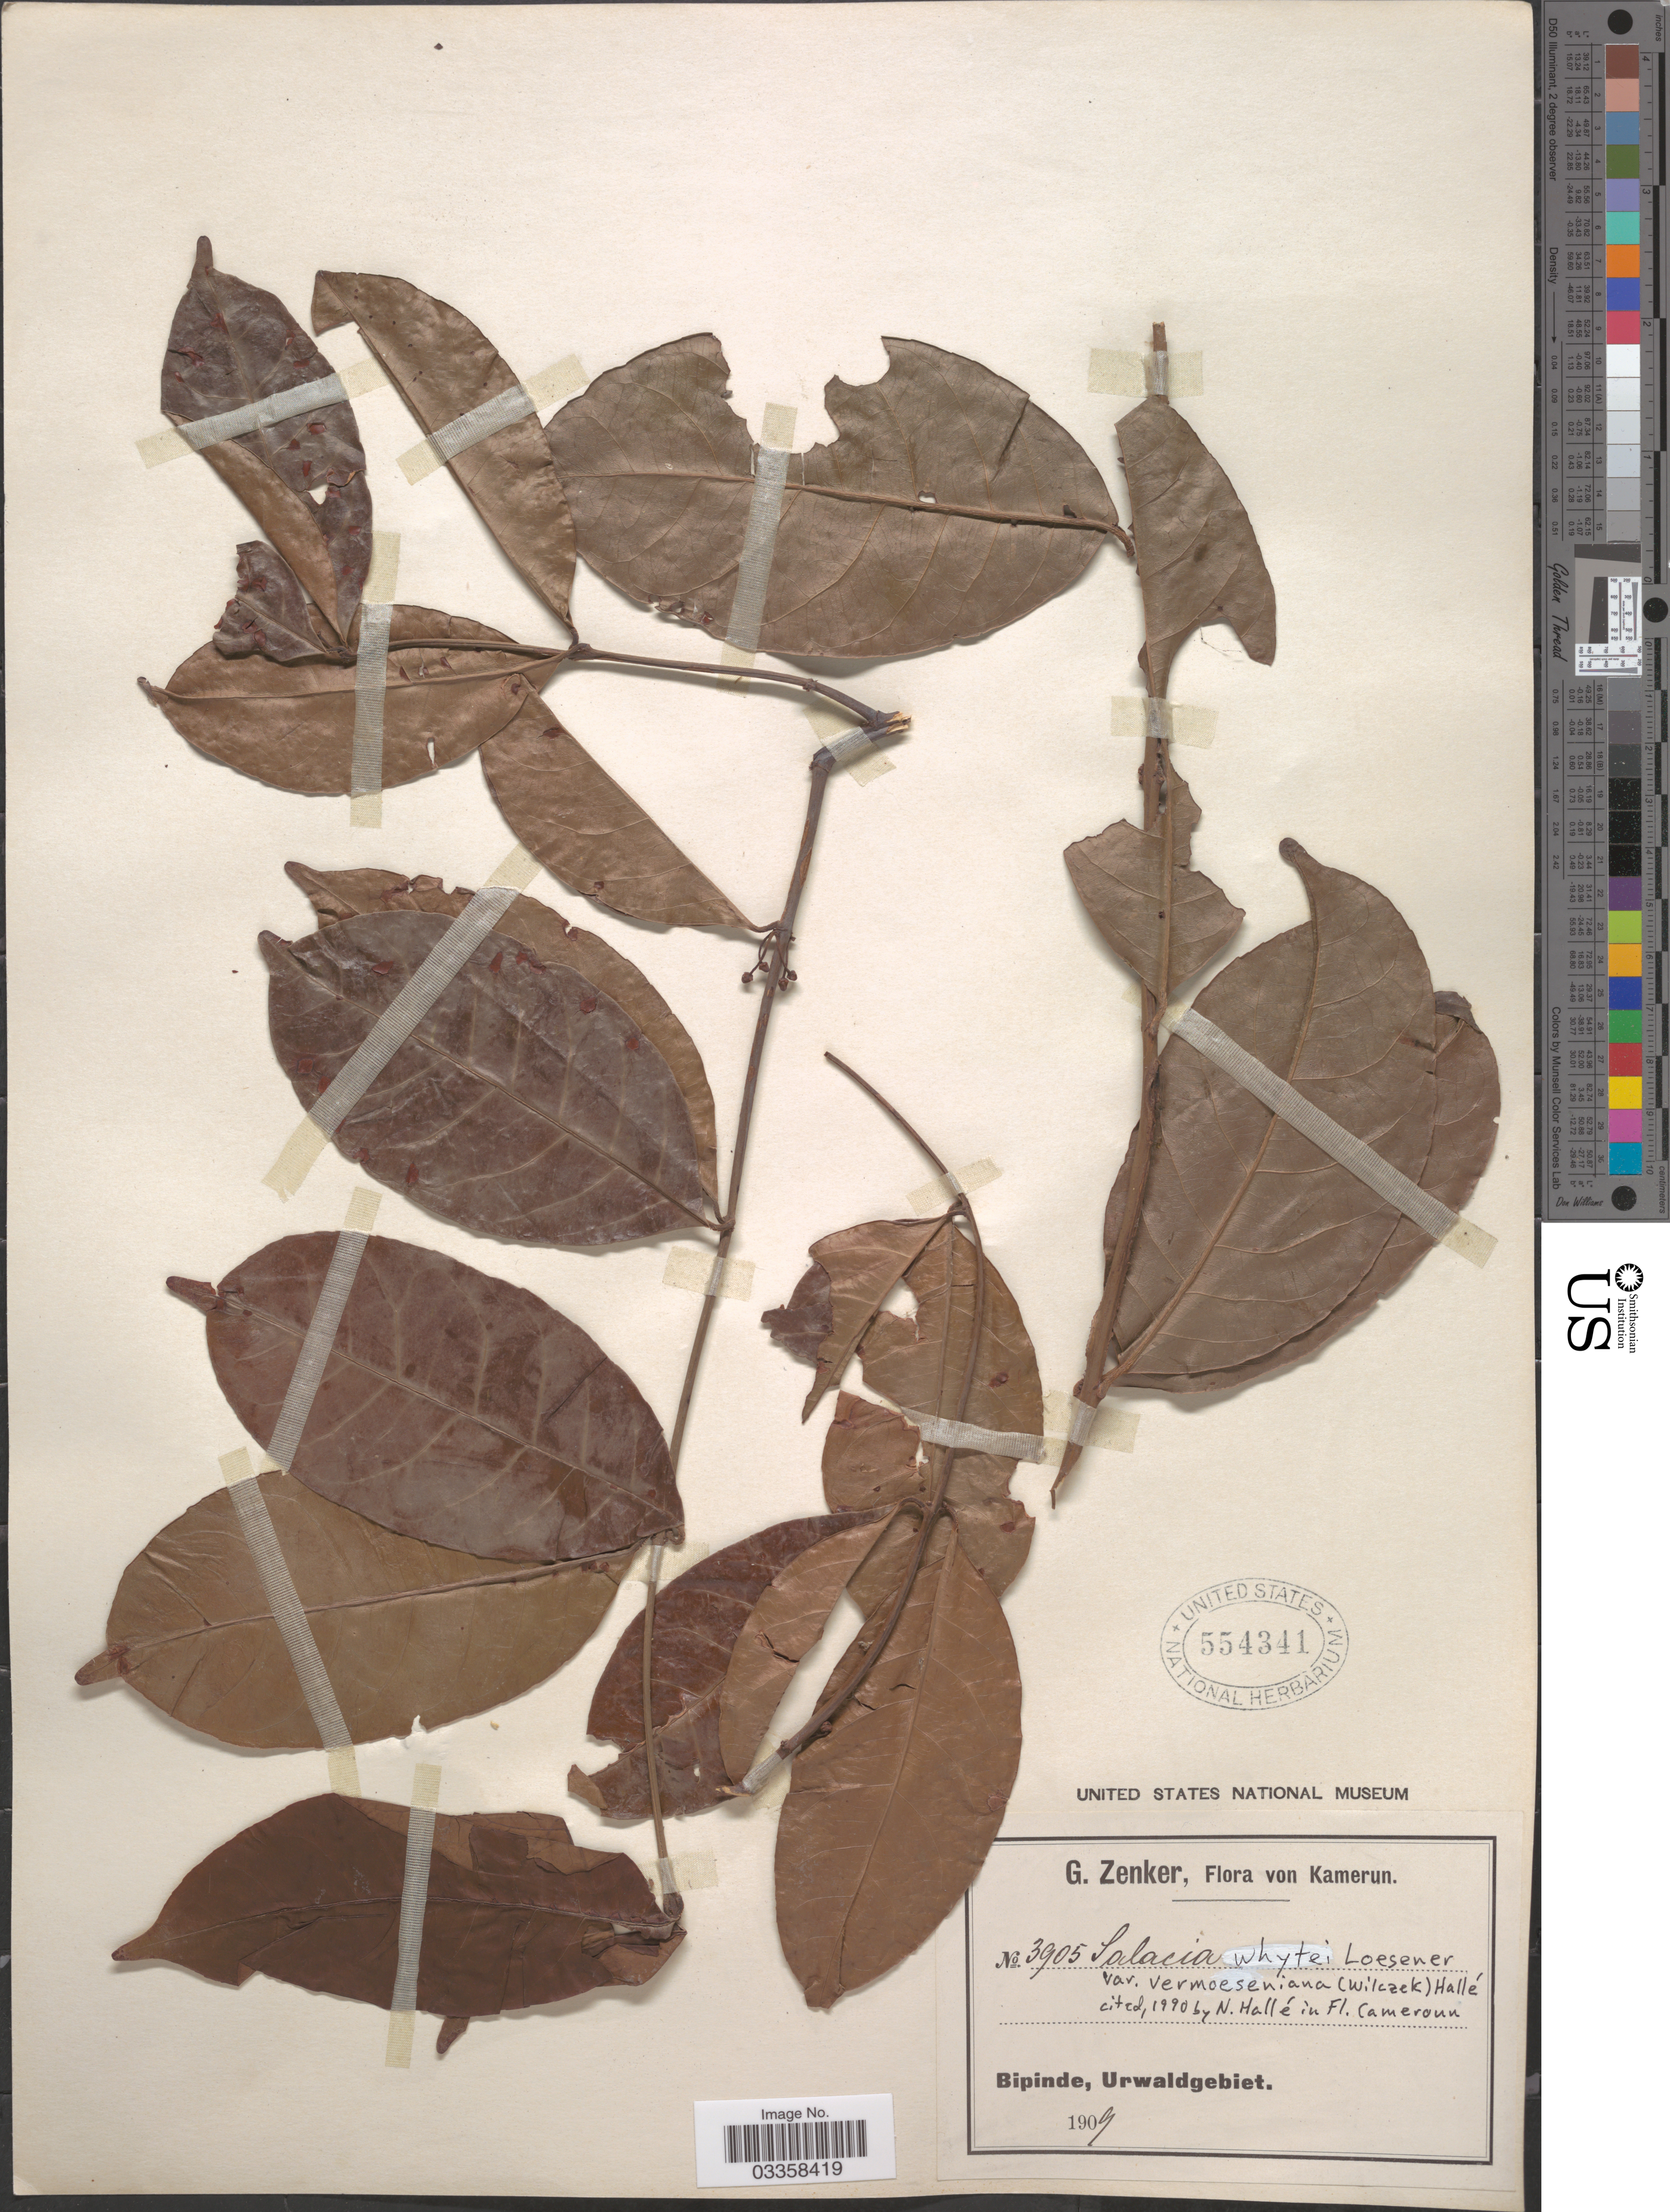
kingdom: Plantae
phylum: Tracheophyta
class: Magnoliopsida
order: Celastrales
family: Celastraceae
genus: Salacia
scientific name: Salacia whytei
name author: Loes.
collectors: G. A. Zenker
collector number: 3905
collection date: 1909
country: Cameroon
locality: Kamerun. Bipinde, Urwaldgebiet.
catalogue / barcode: US 554341